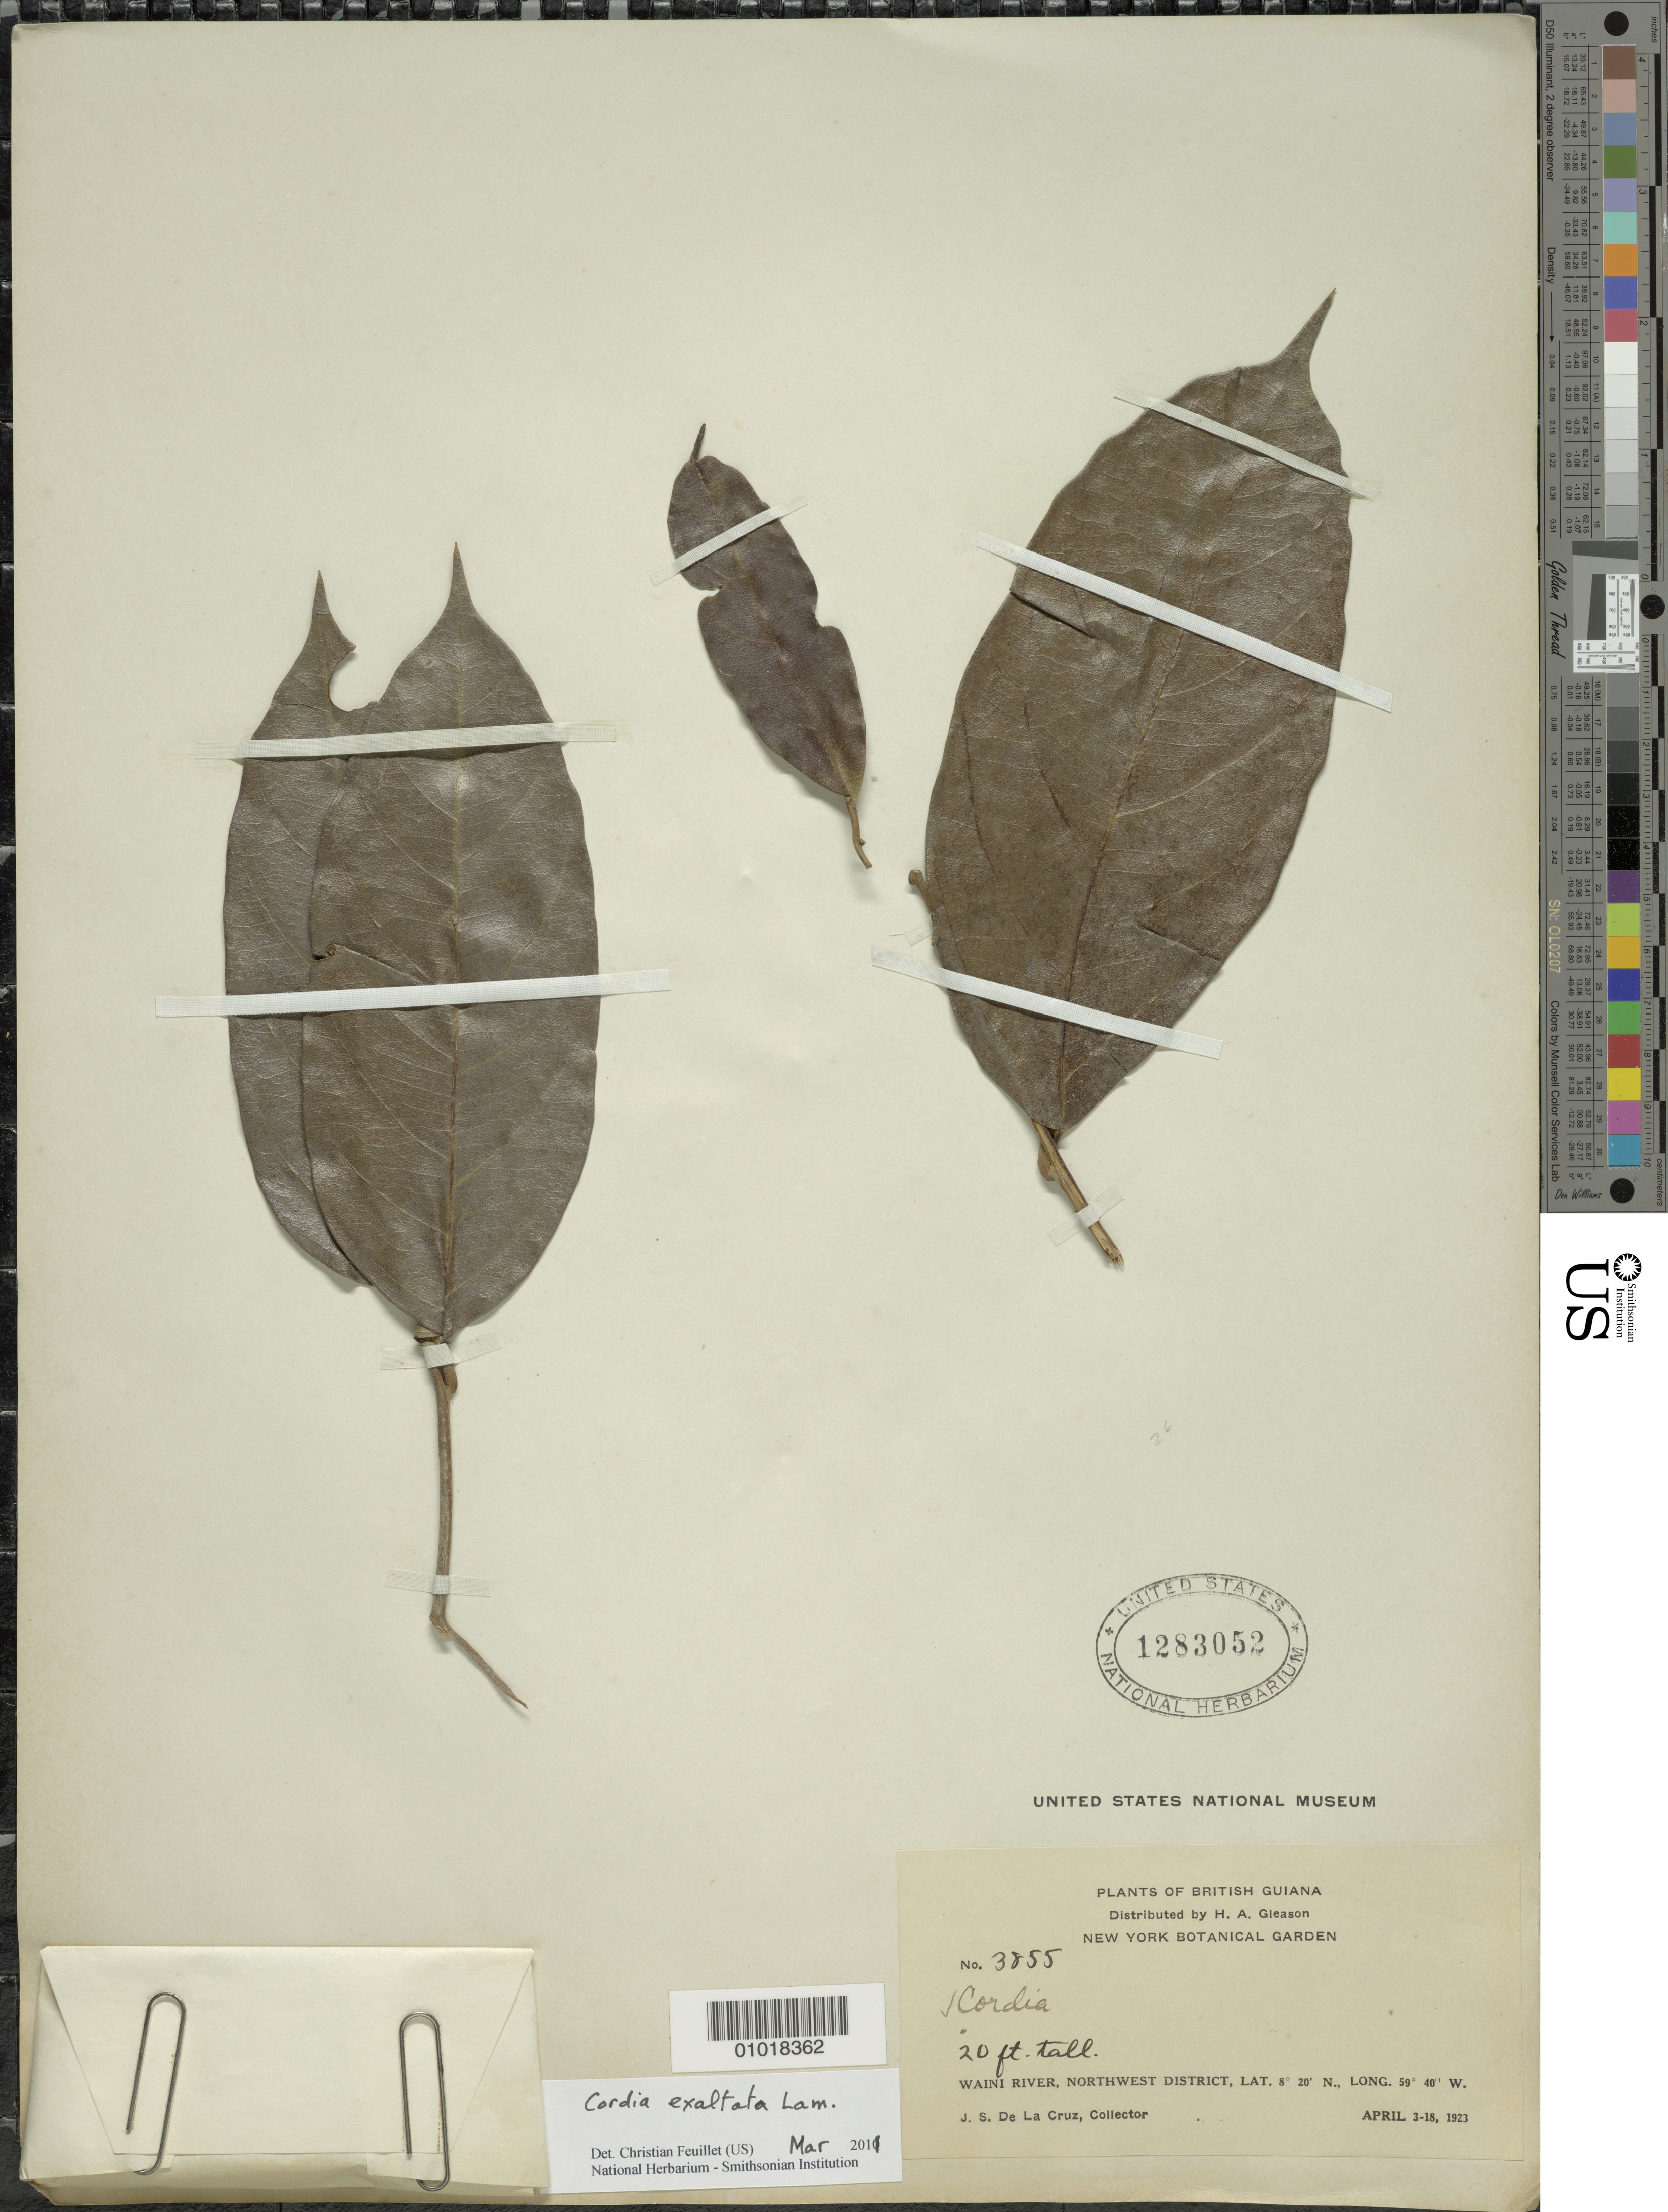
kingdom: Plantae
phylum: Tracheophyta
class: Magnoliopsida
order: Boraginales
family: Cordiaceae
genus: Cordia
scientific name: Cordia exaltata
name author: Lam.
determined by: Feuillet, C.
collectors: J. S. de la Cruz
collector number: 3855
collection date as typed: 3-Apr-23 to 18-Apr-23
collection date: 1923-04-03/1923-04-18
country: Guyana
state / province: Barima-Waini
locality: Waini R., NW District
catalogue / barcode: US 1283052